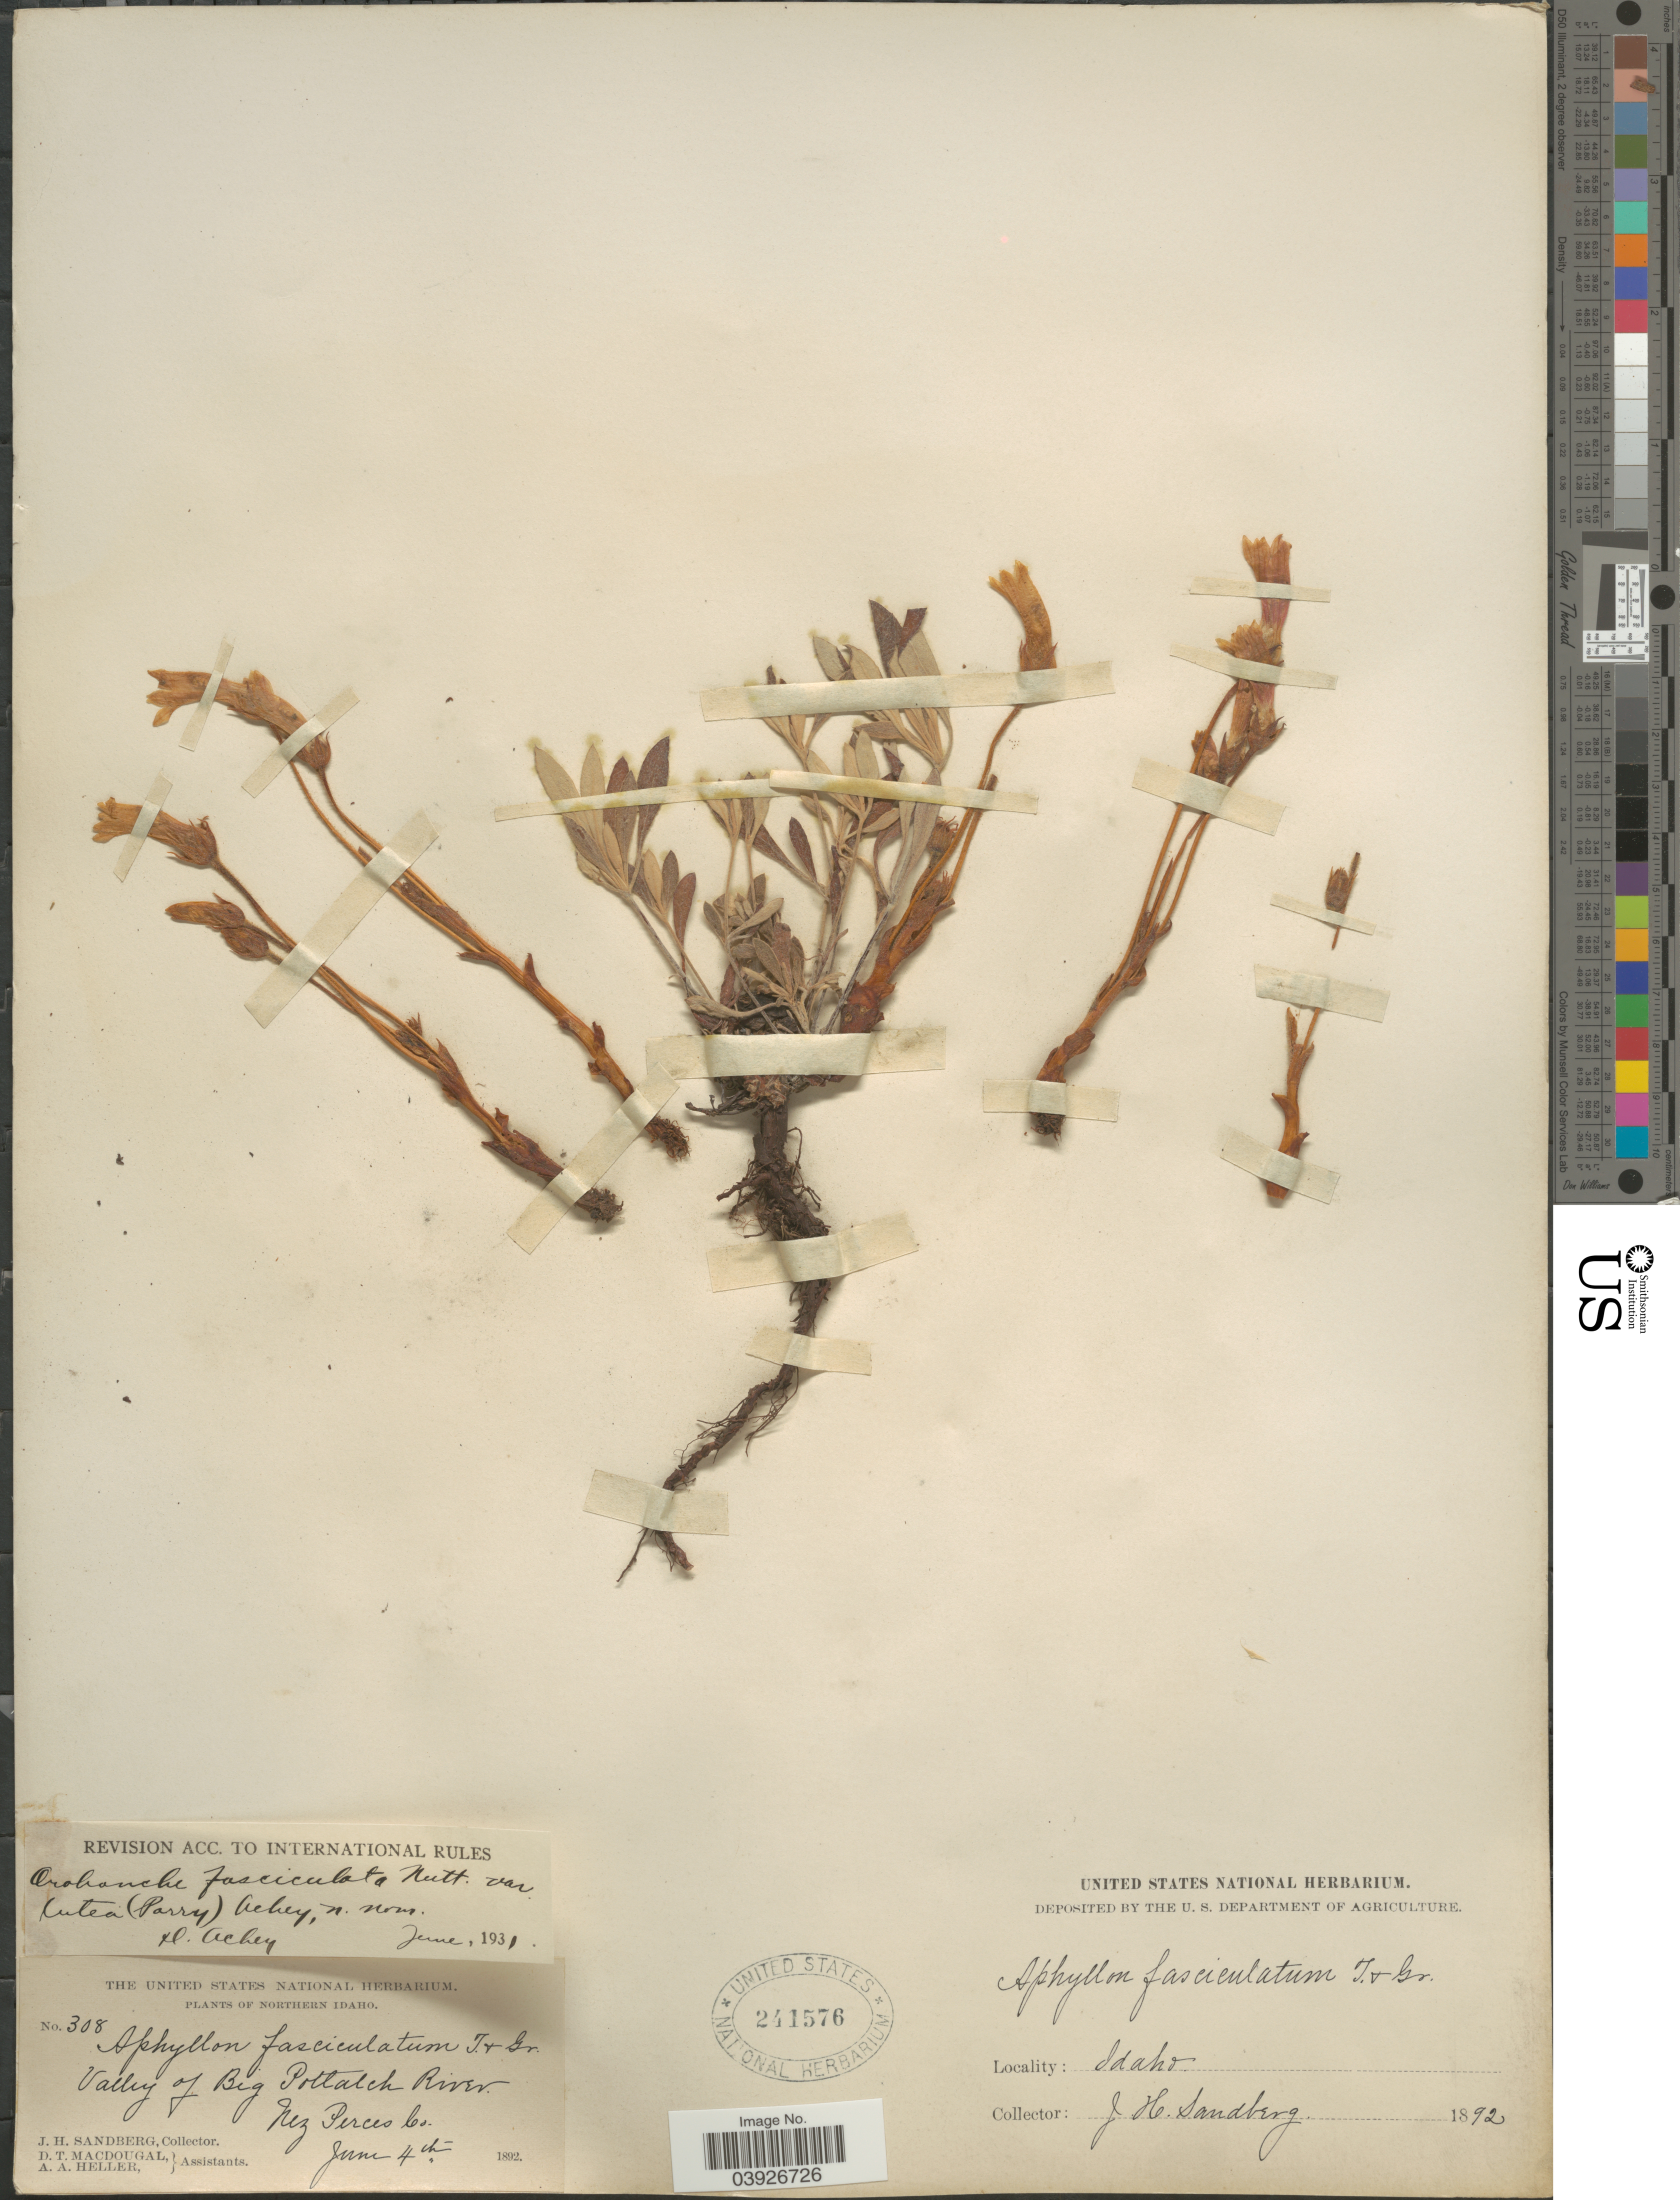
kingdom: Plantae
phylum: Tracheophyta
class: Magnoliopsida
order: Lamiales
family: Orobanchaceae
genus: Aphyllon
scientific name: Aphyllon fasciculatum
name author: (Nutt.) Torr. & A. Gray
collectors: J. H. Sandberg, D. T. MacDougal & A. A. Heller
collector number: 308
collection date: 1892-06-04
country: United States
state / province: Idaho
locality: Northern Idaho. Valley of Big Potlatch River. Nez Perces Co.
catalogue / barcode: US 241576